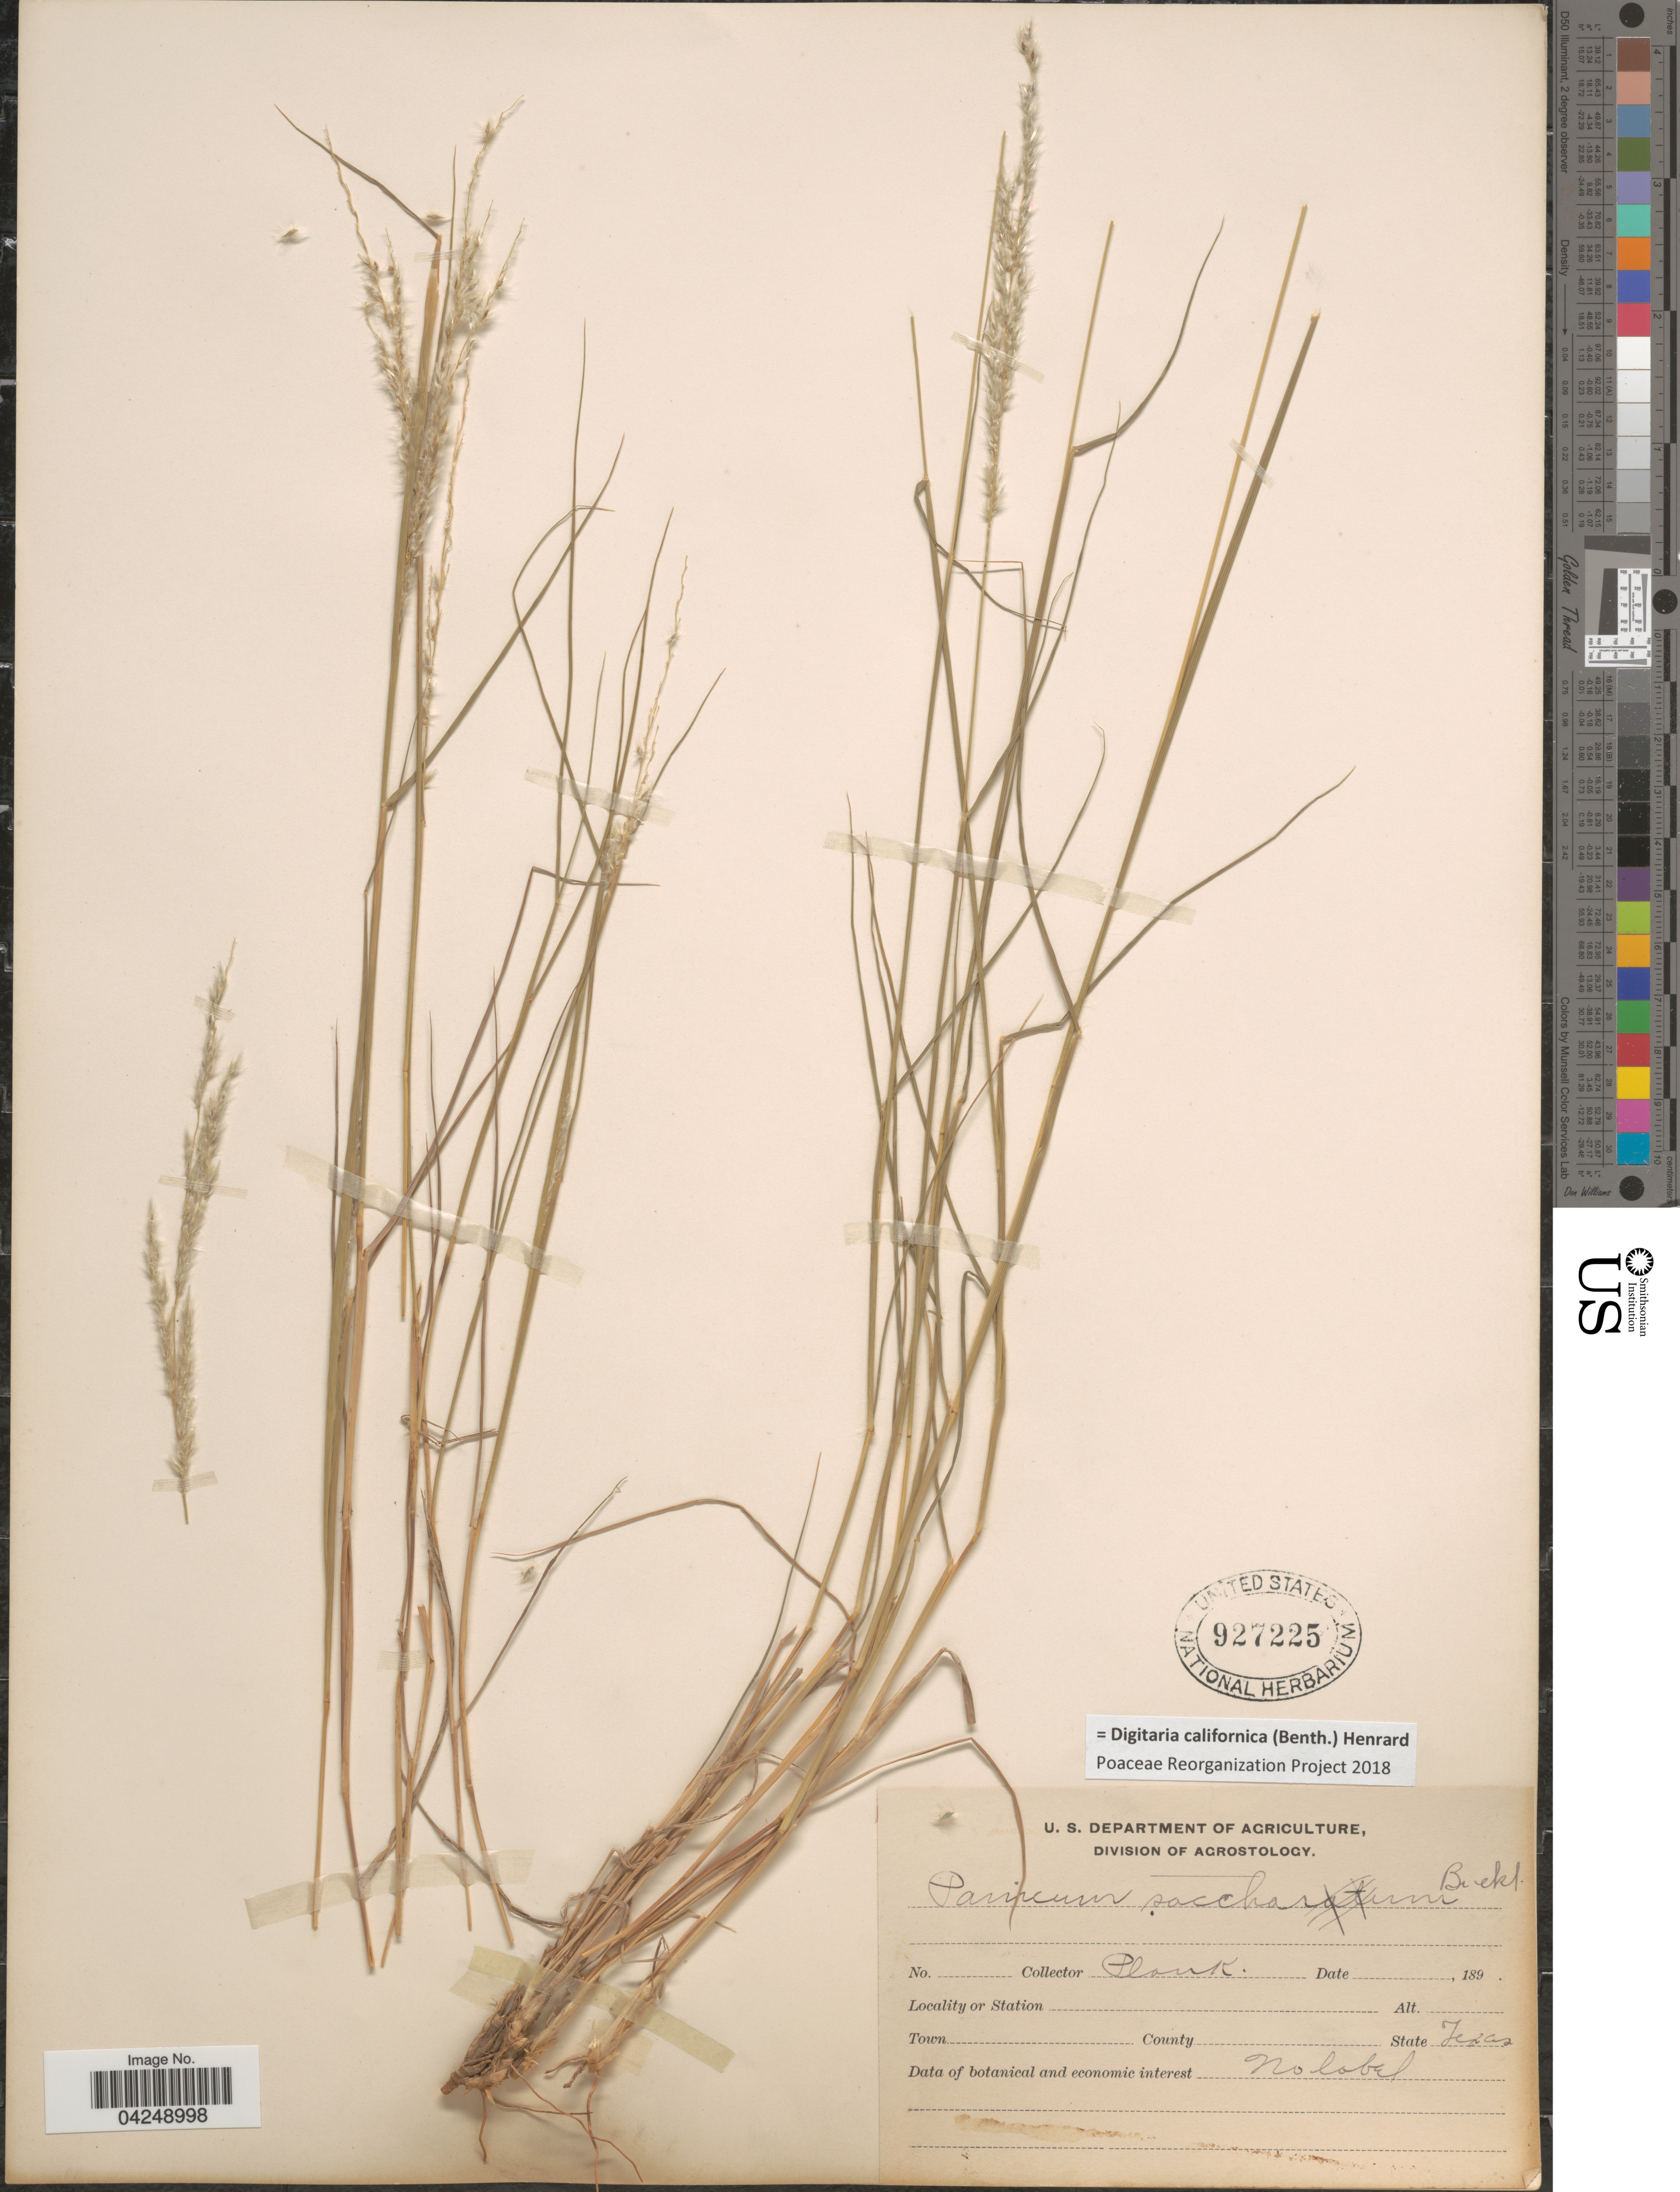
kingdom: Plantae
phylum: Tracheophyta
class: Liliopsida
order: Poales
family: Poaceae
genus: Digitaria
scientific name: Digitaria californica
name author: (Benth.) Henr.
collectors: Plank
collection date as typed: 189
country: United States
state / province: Texas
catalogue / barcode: US 927225